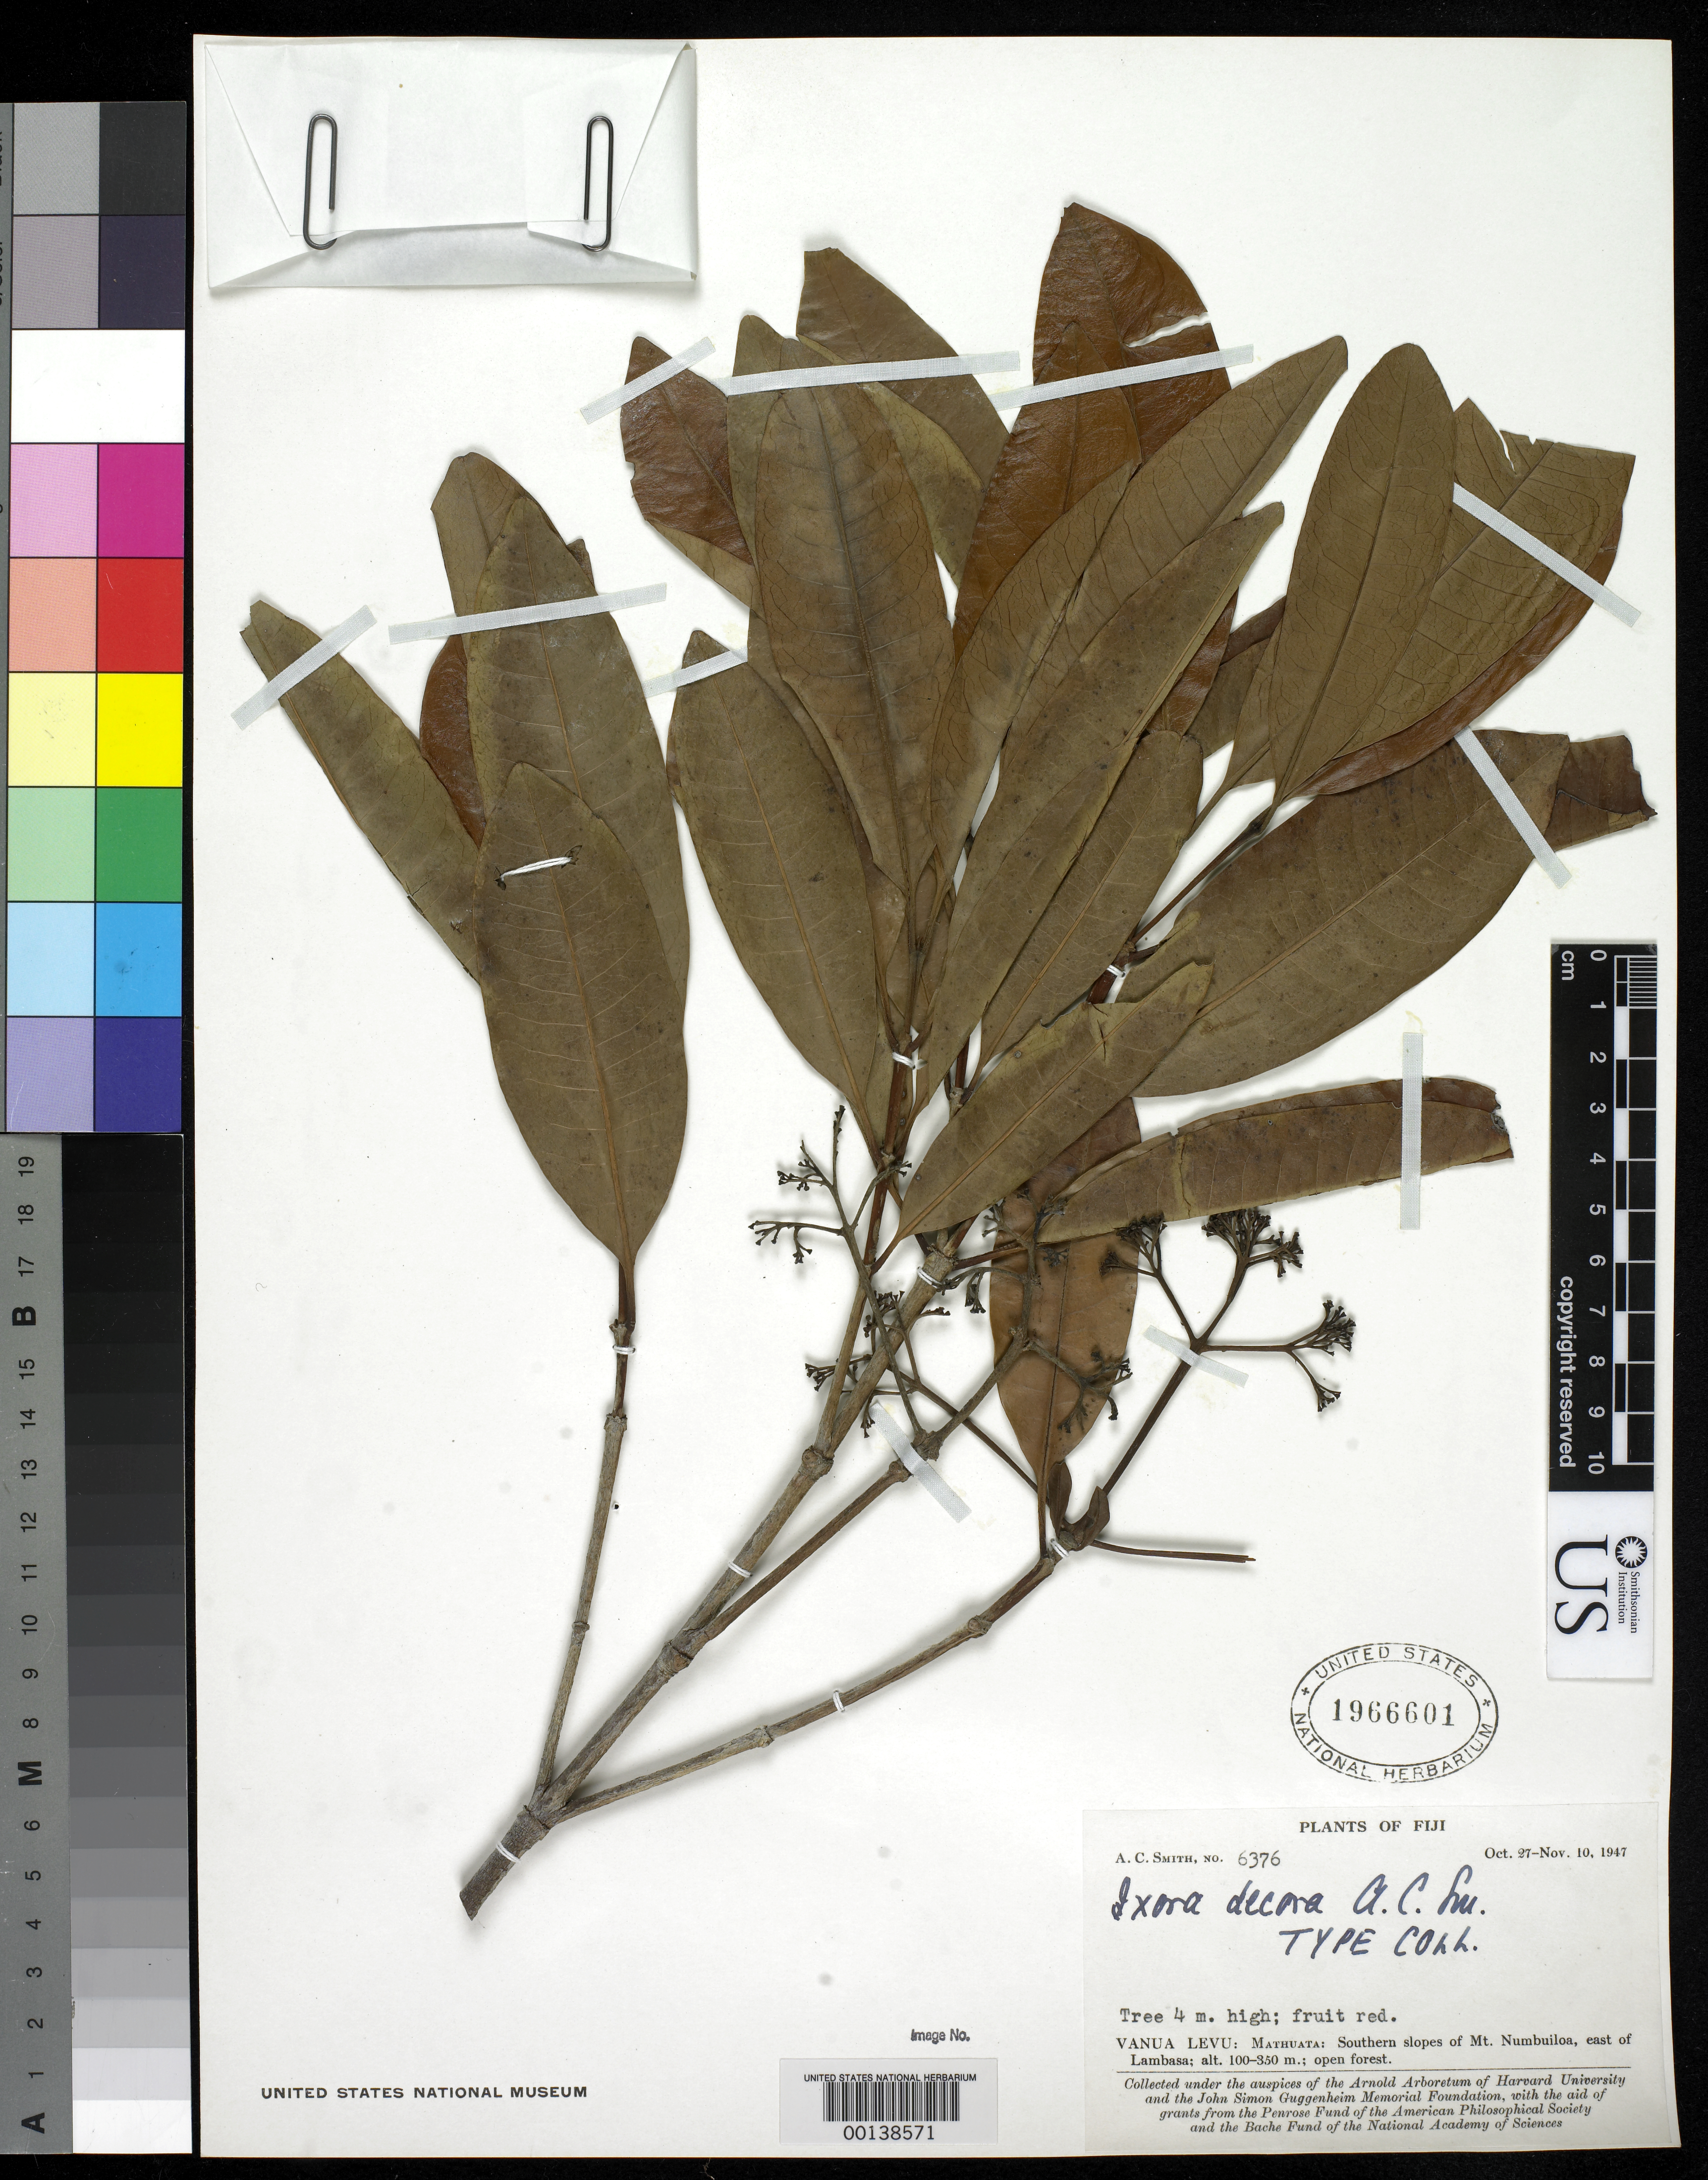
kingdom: Plantae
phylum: Tracheophyta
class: Magnoliopsida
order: Gentianales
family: Rubiaceae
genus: Ixora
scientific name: Ixora decora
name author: A.C. Sm.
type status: Isotype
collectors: A. C. Smith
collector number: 6376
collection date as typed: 27 Oct 1947 to 10 Nov 1947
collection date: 1947-10-27/1947-11-10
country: Fiji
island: Macuata-i-wai [Mathuata-i-wai]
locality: Mathuata, S slopes of Mt. Numbuiloa, E of Lambasa. [Vanua Levu Group]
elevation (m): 100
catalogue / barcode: US 1966601